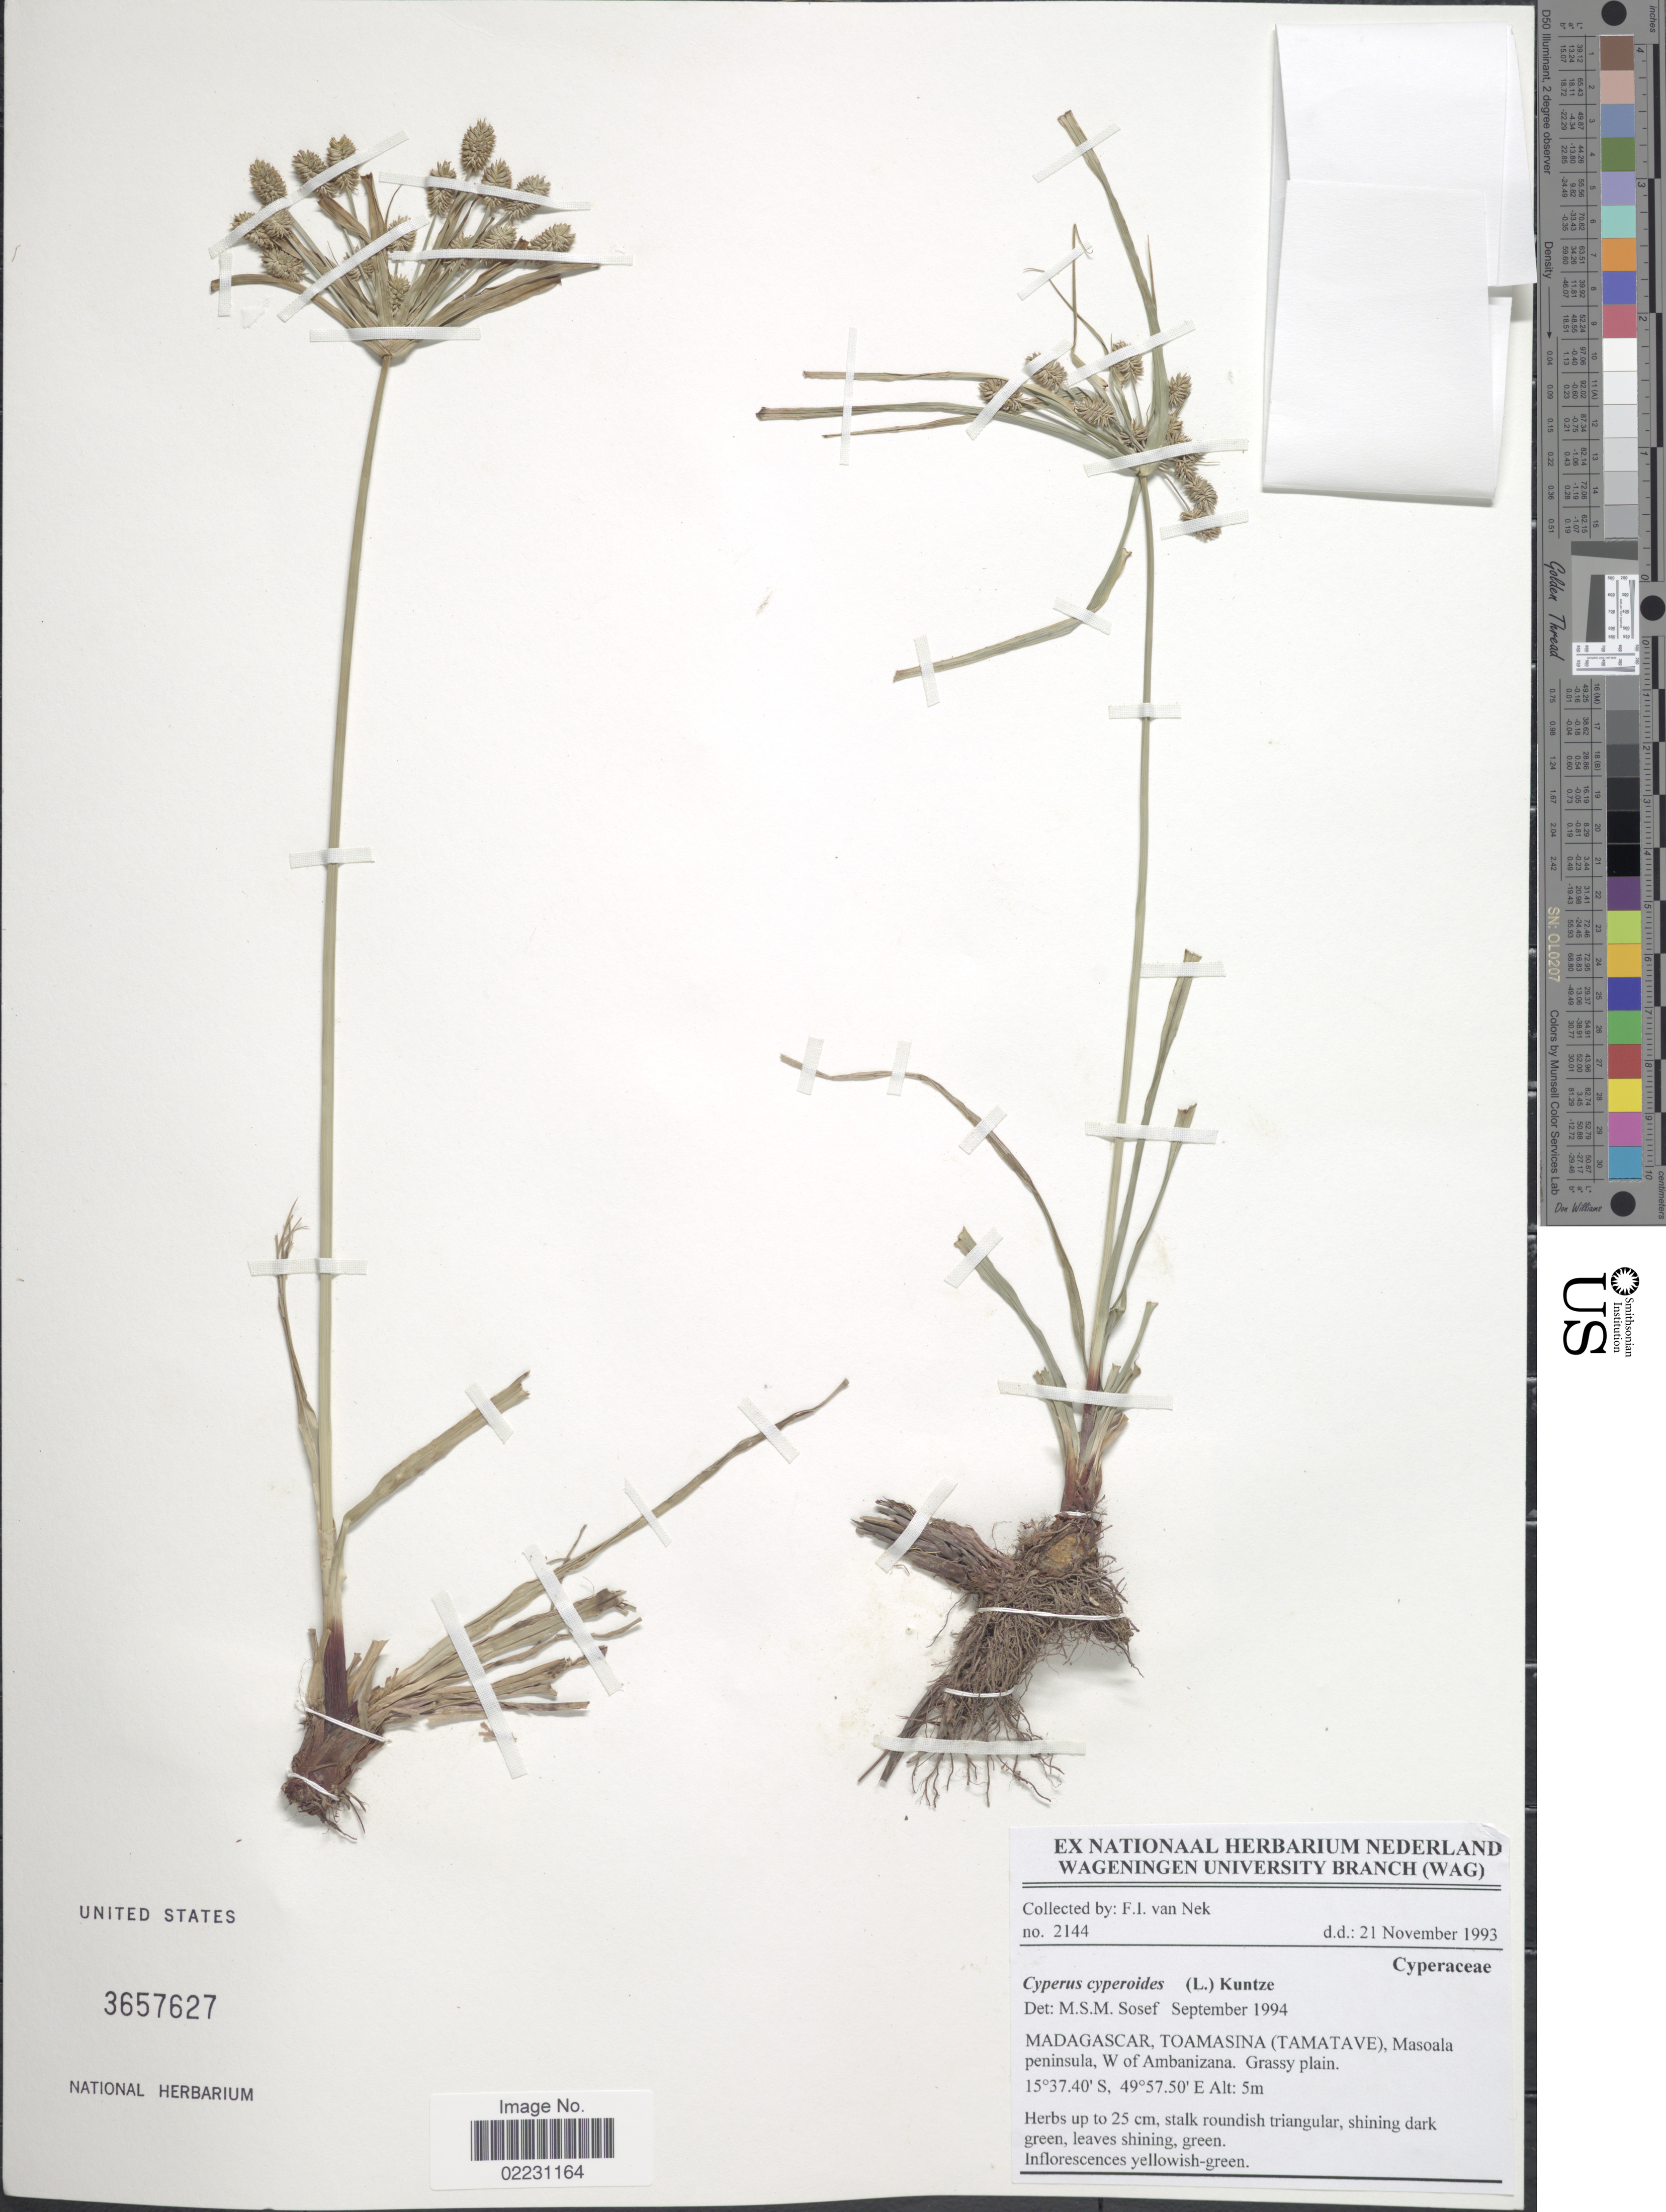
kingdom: Plantae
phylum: Tracheophyta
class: Liliopsida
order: Poales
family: Cyperaceae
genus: Cyperus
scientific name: Cyperus cyperoides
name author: (L.) Kuntze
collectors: F. van Nek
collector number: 2144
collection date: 1993-11-21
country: Madagascar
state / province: Analanjirofo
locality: (Tamatave), Masoala peninsula, W of Ambanizana. Grassy plain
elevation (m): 5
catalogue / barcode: US 3657627